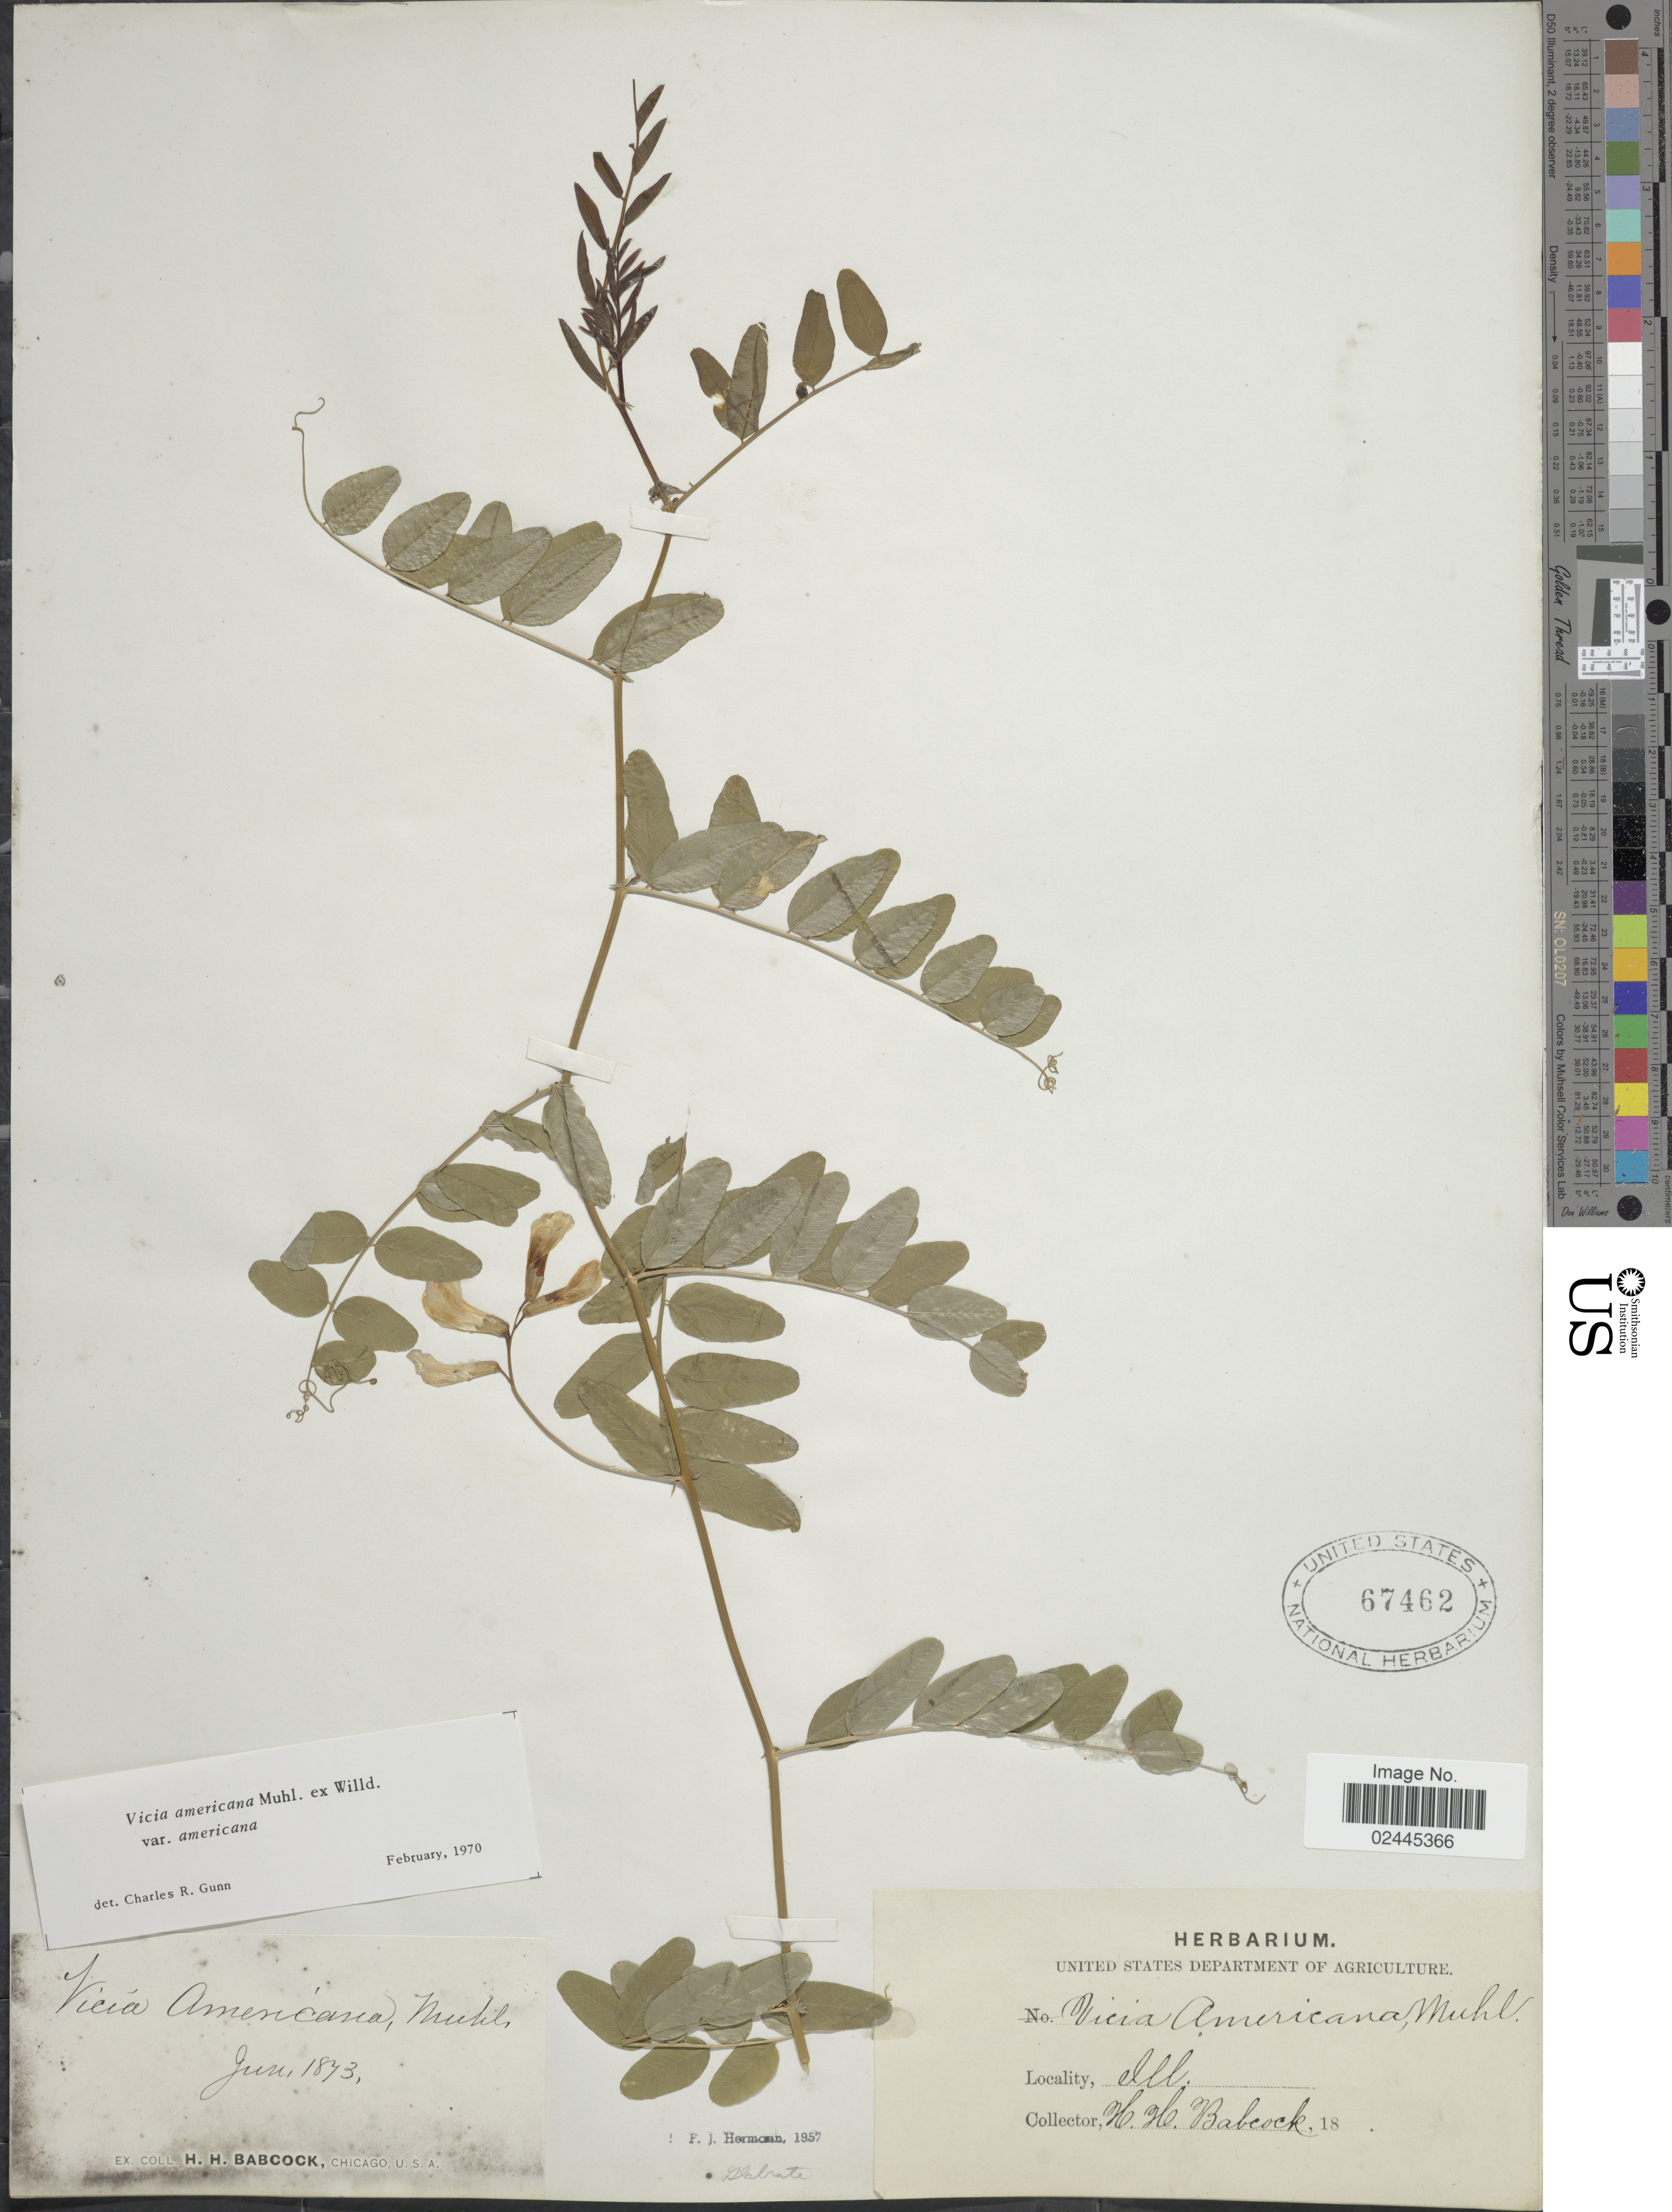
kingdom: Plantae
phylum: Tracheophyta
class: Magnoliopsida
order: Fabales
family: Fabaceae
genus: Vicia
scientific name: Vicia americana var. americana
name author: Muhl. ex Willd.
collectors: H. Babcock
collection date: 1873-06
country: United States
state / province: Illinois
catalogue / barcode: US 67462